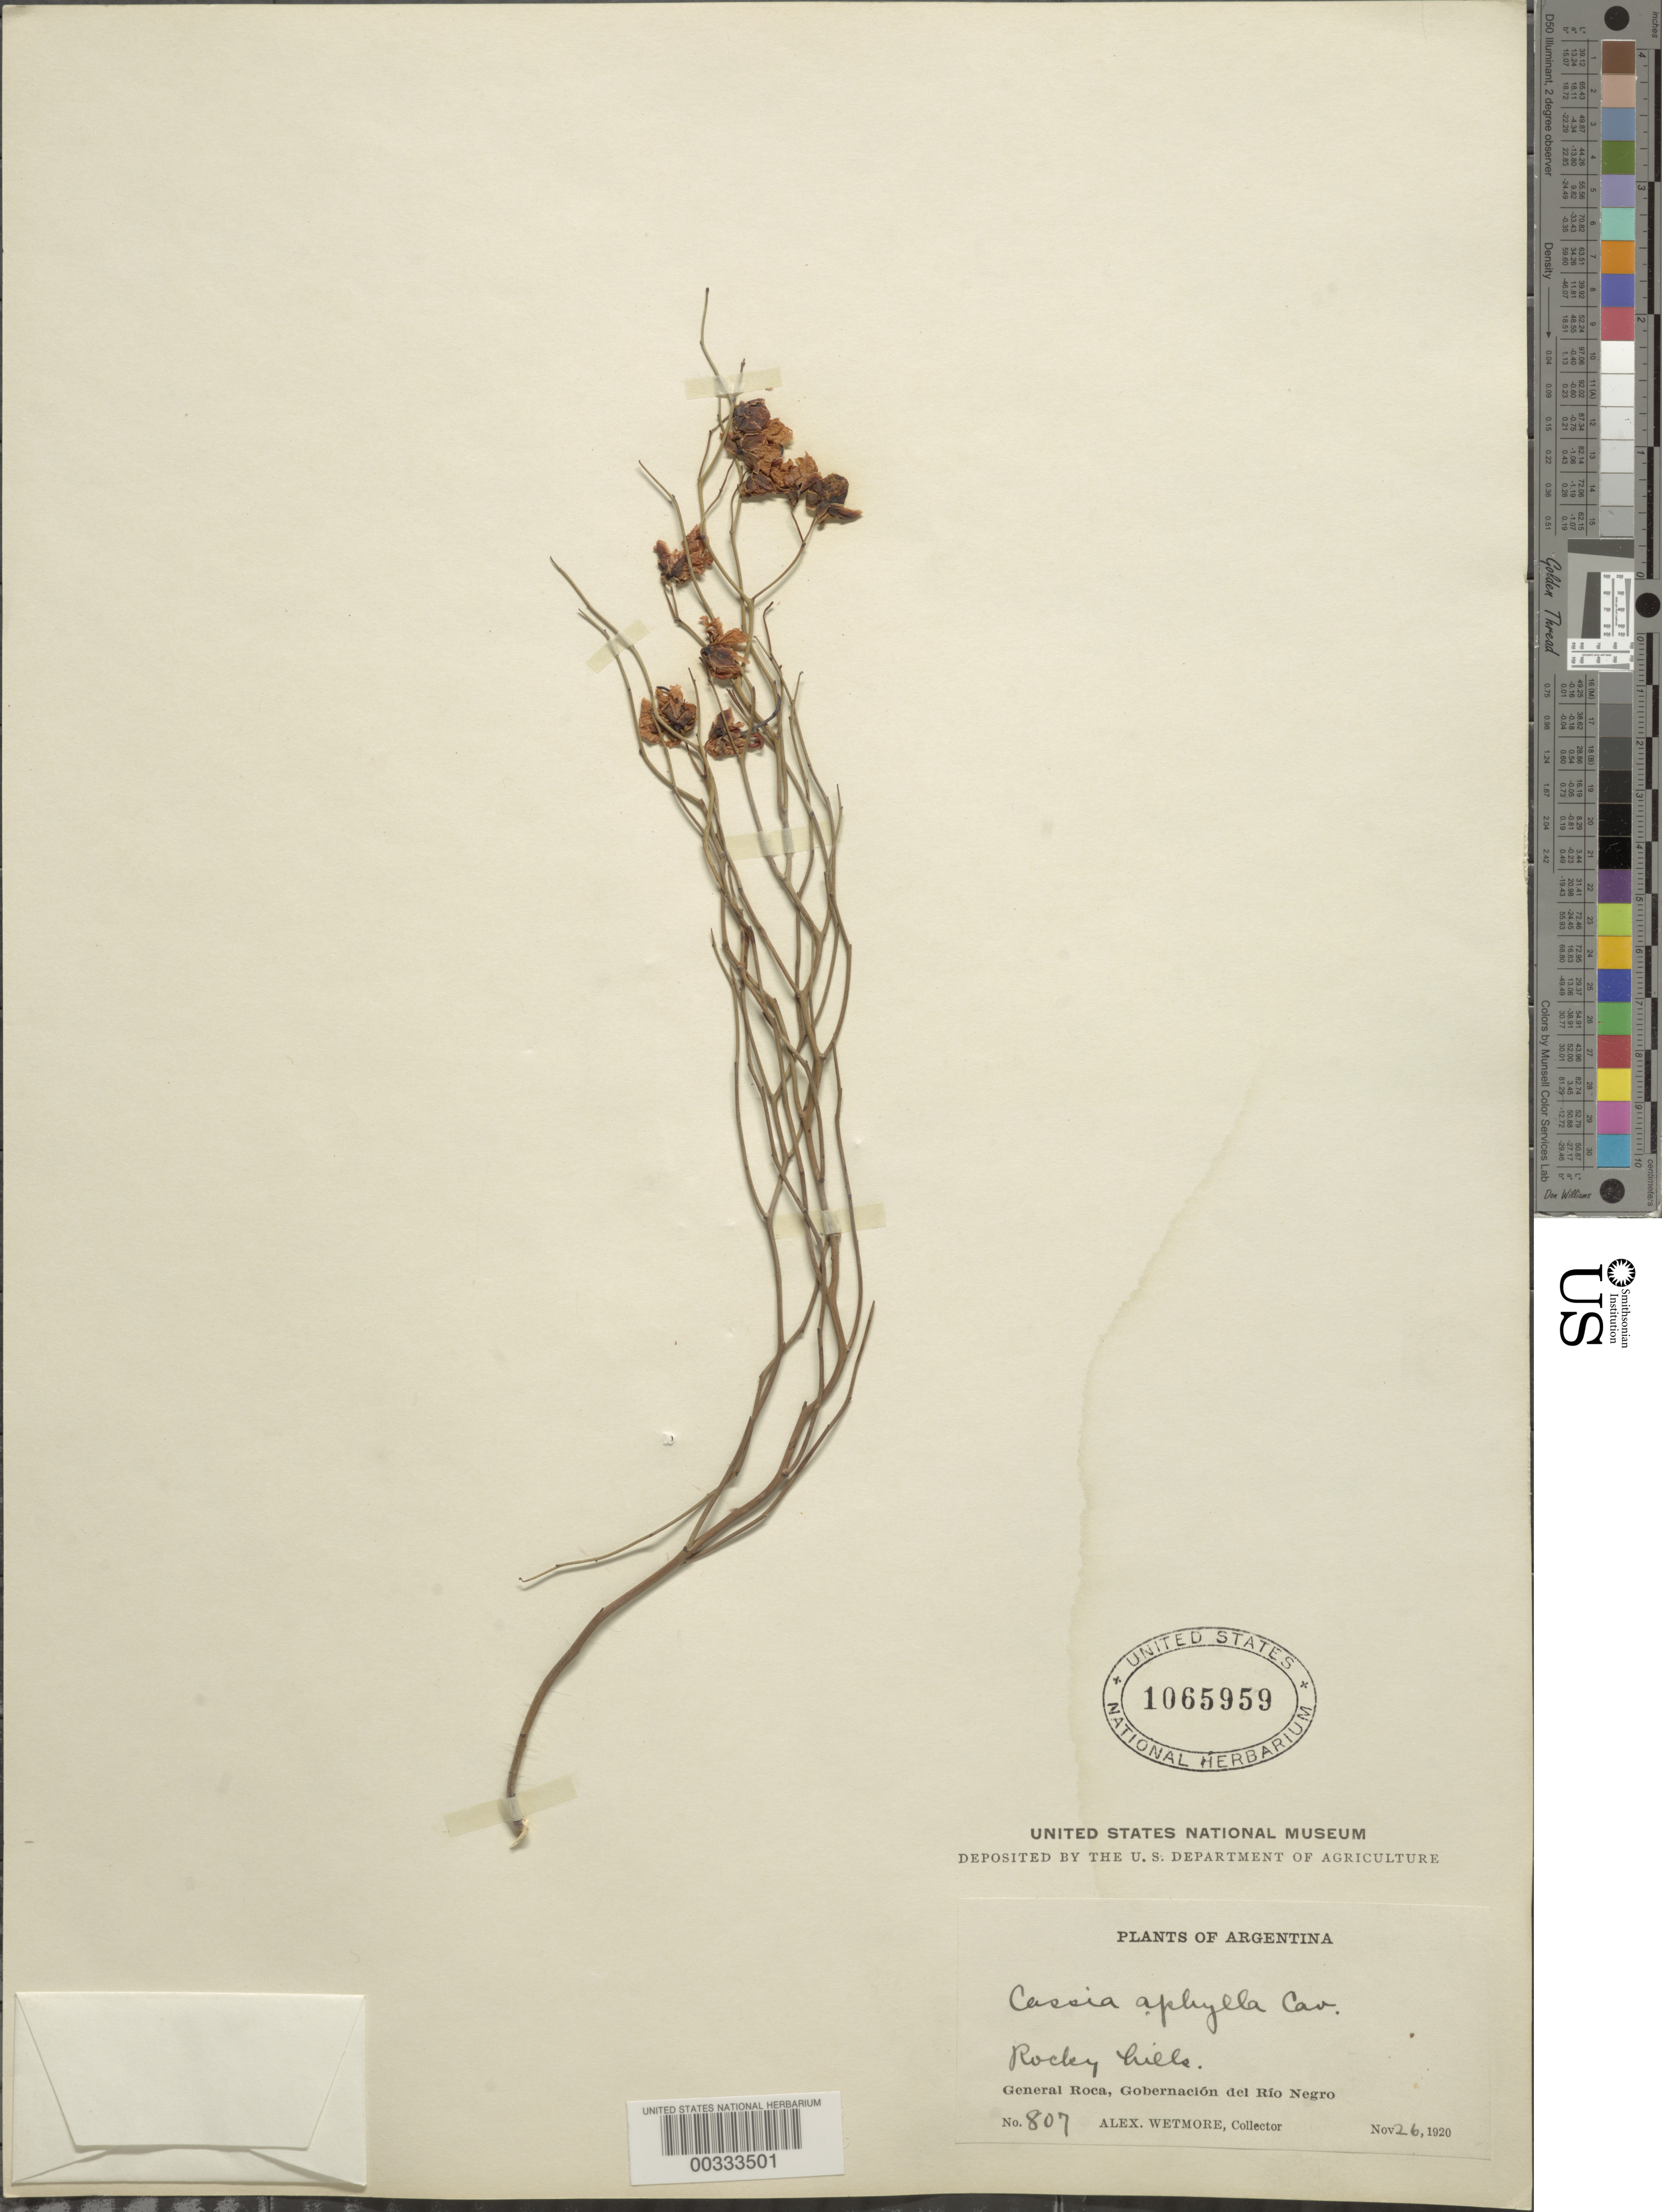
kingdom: Plantae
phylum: Tracheophyta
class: Magnoliopsida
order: Fabales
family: Fabaceae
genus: Senna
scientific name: Senna aphylla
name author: (Cav.) H.S. Irwin & Barneby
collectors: A. Wetmore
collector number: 807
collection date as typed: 26 Nov 1920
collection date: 1920-11-26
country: Argentina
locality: General Roca, gobernacion del Rio Negro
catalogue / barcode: US 1065959